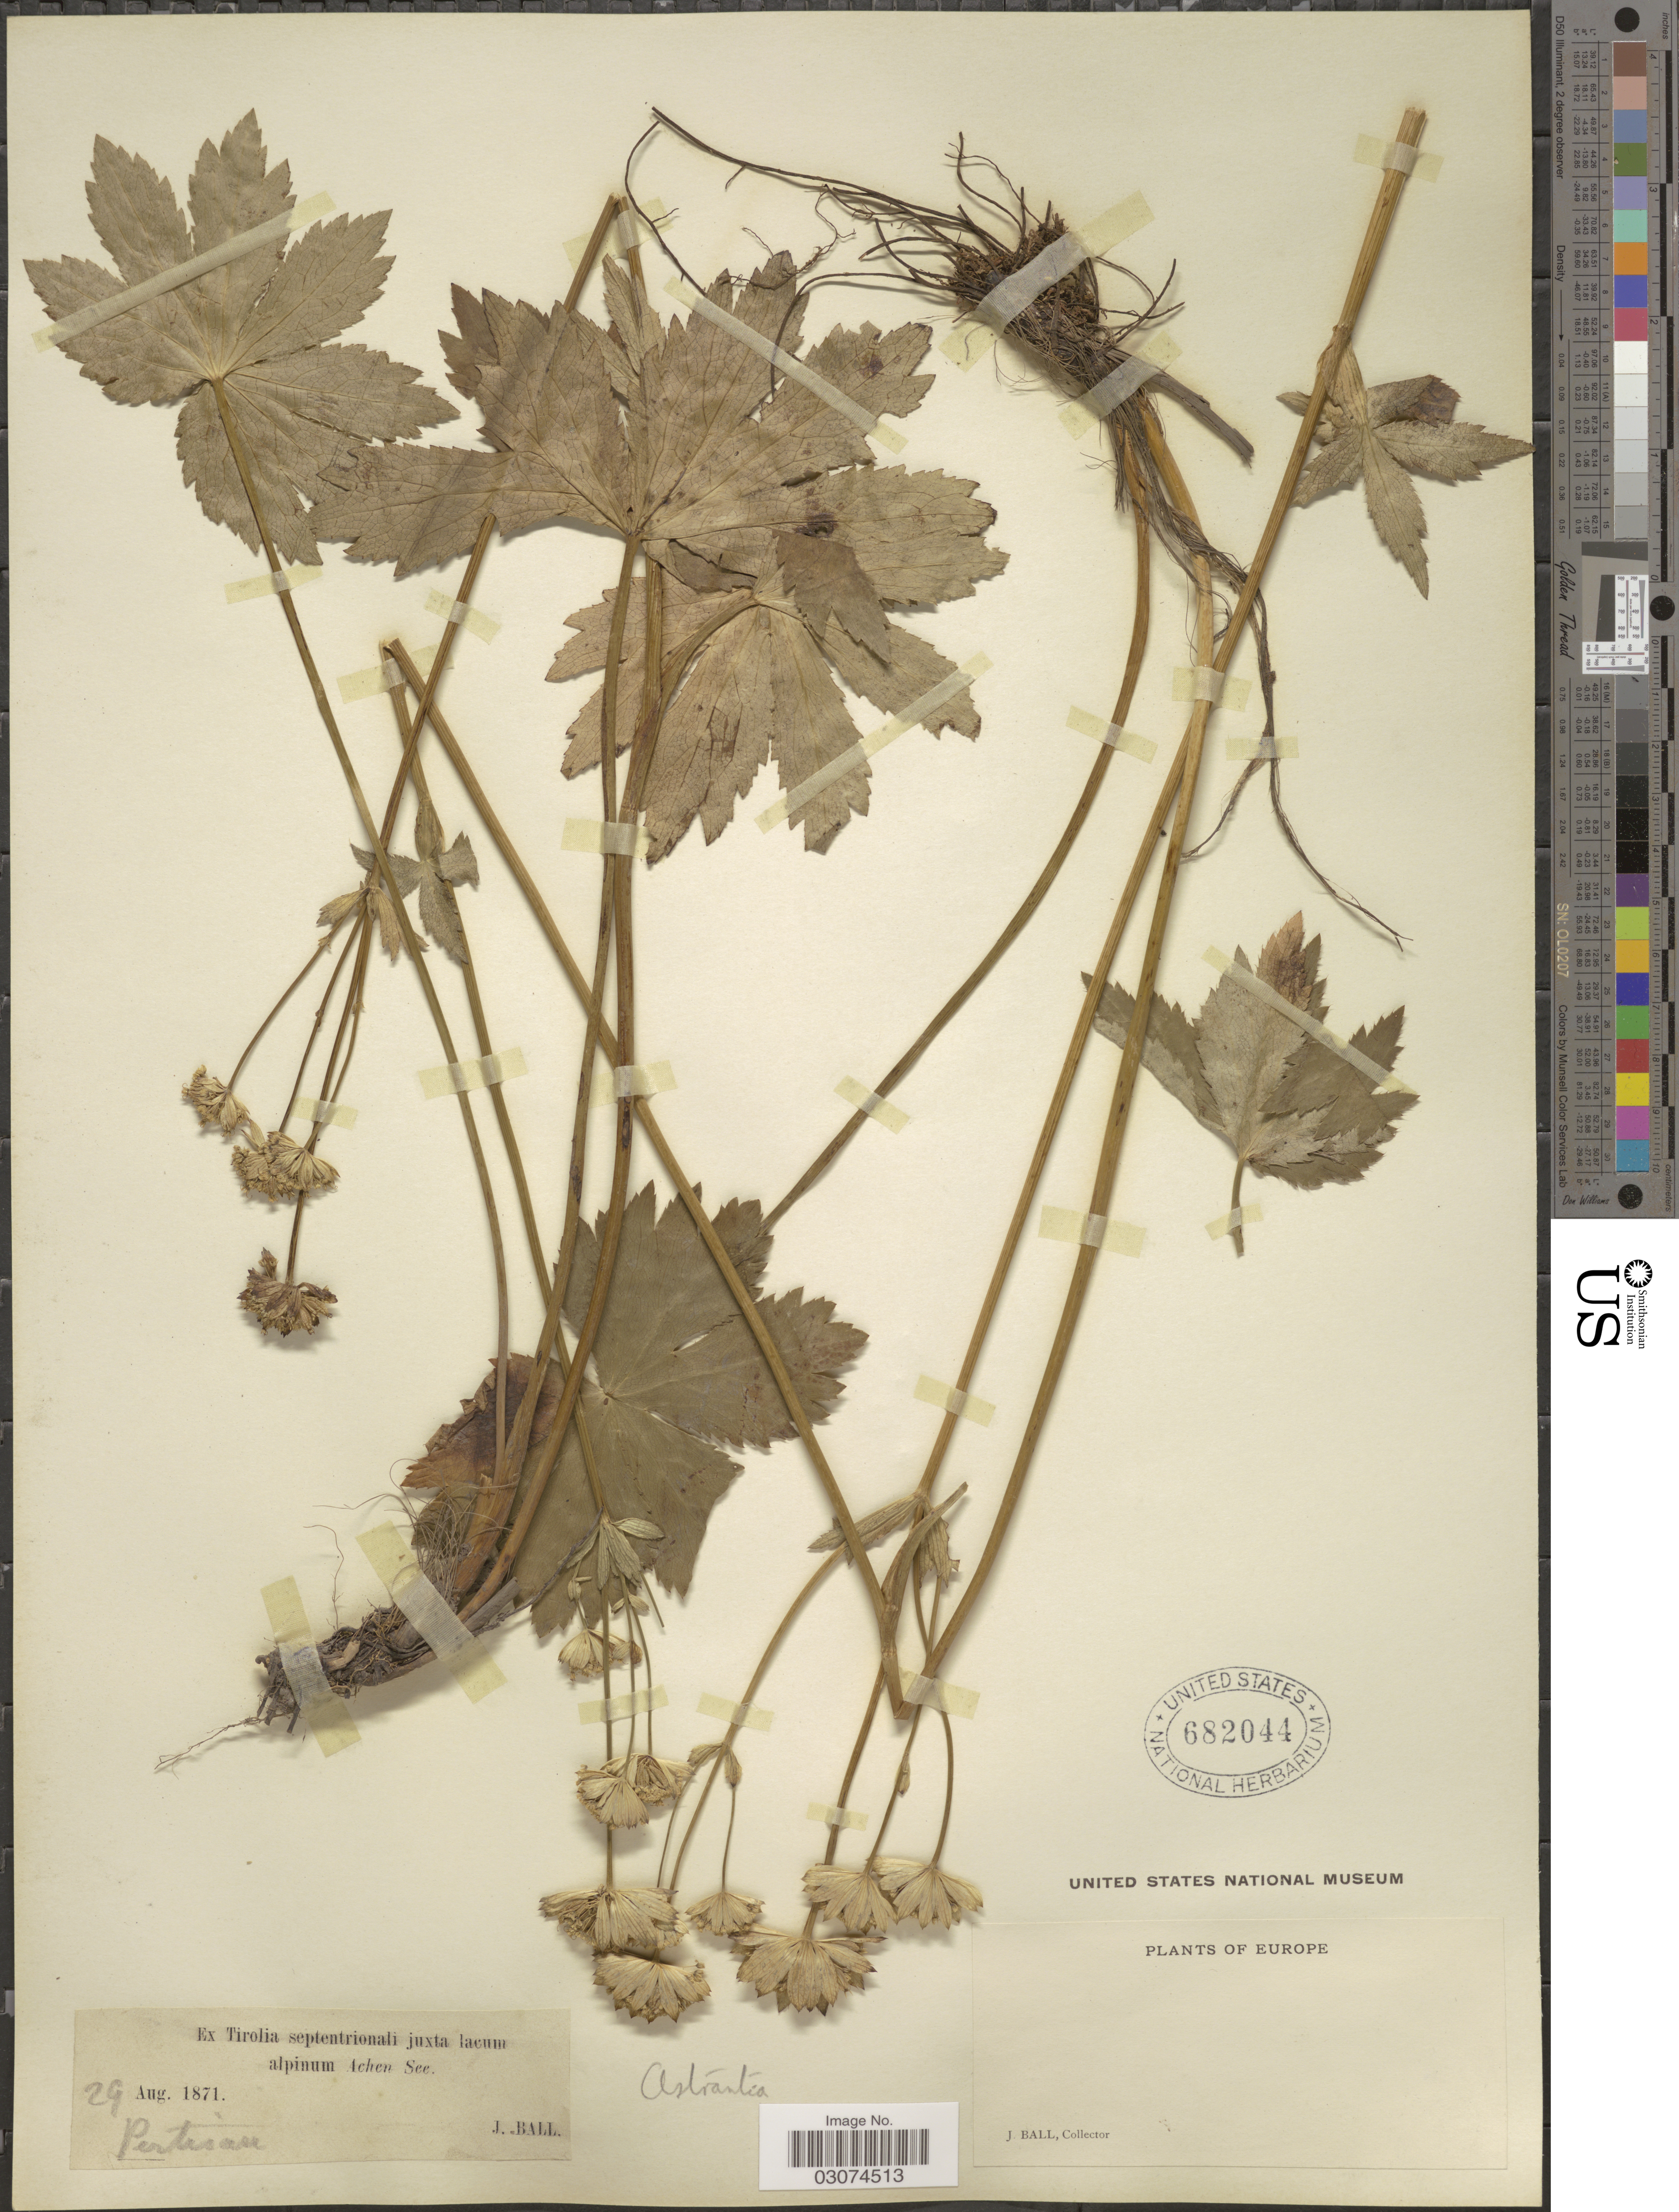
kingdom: Plantae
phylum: Tracheophyta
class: Magnoliopsida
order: Apiales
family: Apiaceae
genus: Astrantia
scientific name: Astrantia sp.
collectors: J. Ball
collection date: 1871-08-29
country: Austria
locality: Ex Tirolia septentrionali juxta lacum alpinum Achen See. Pertisan. Europe.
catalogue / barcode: US 682044